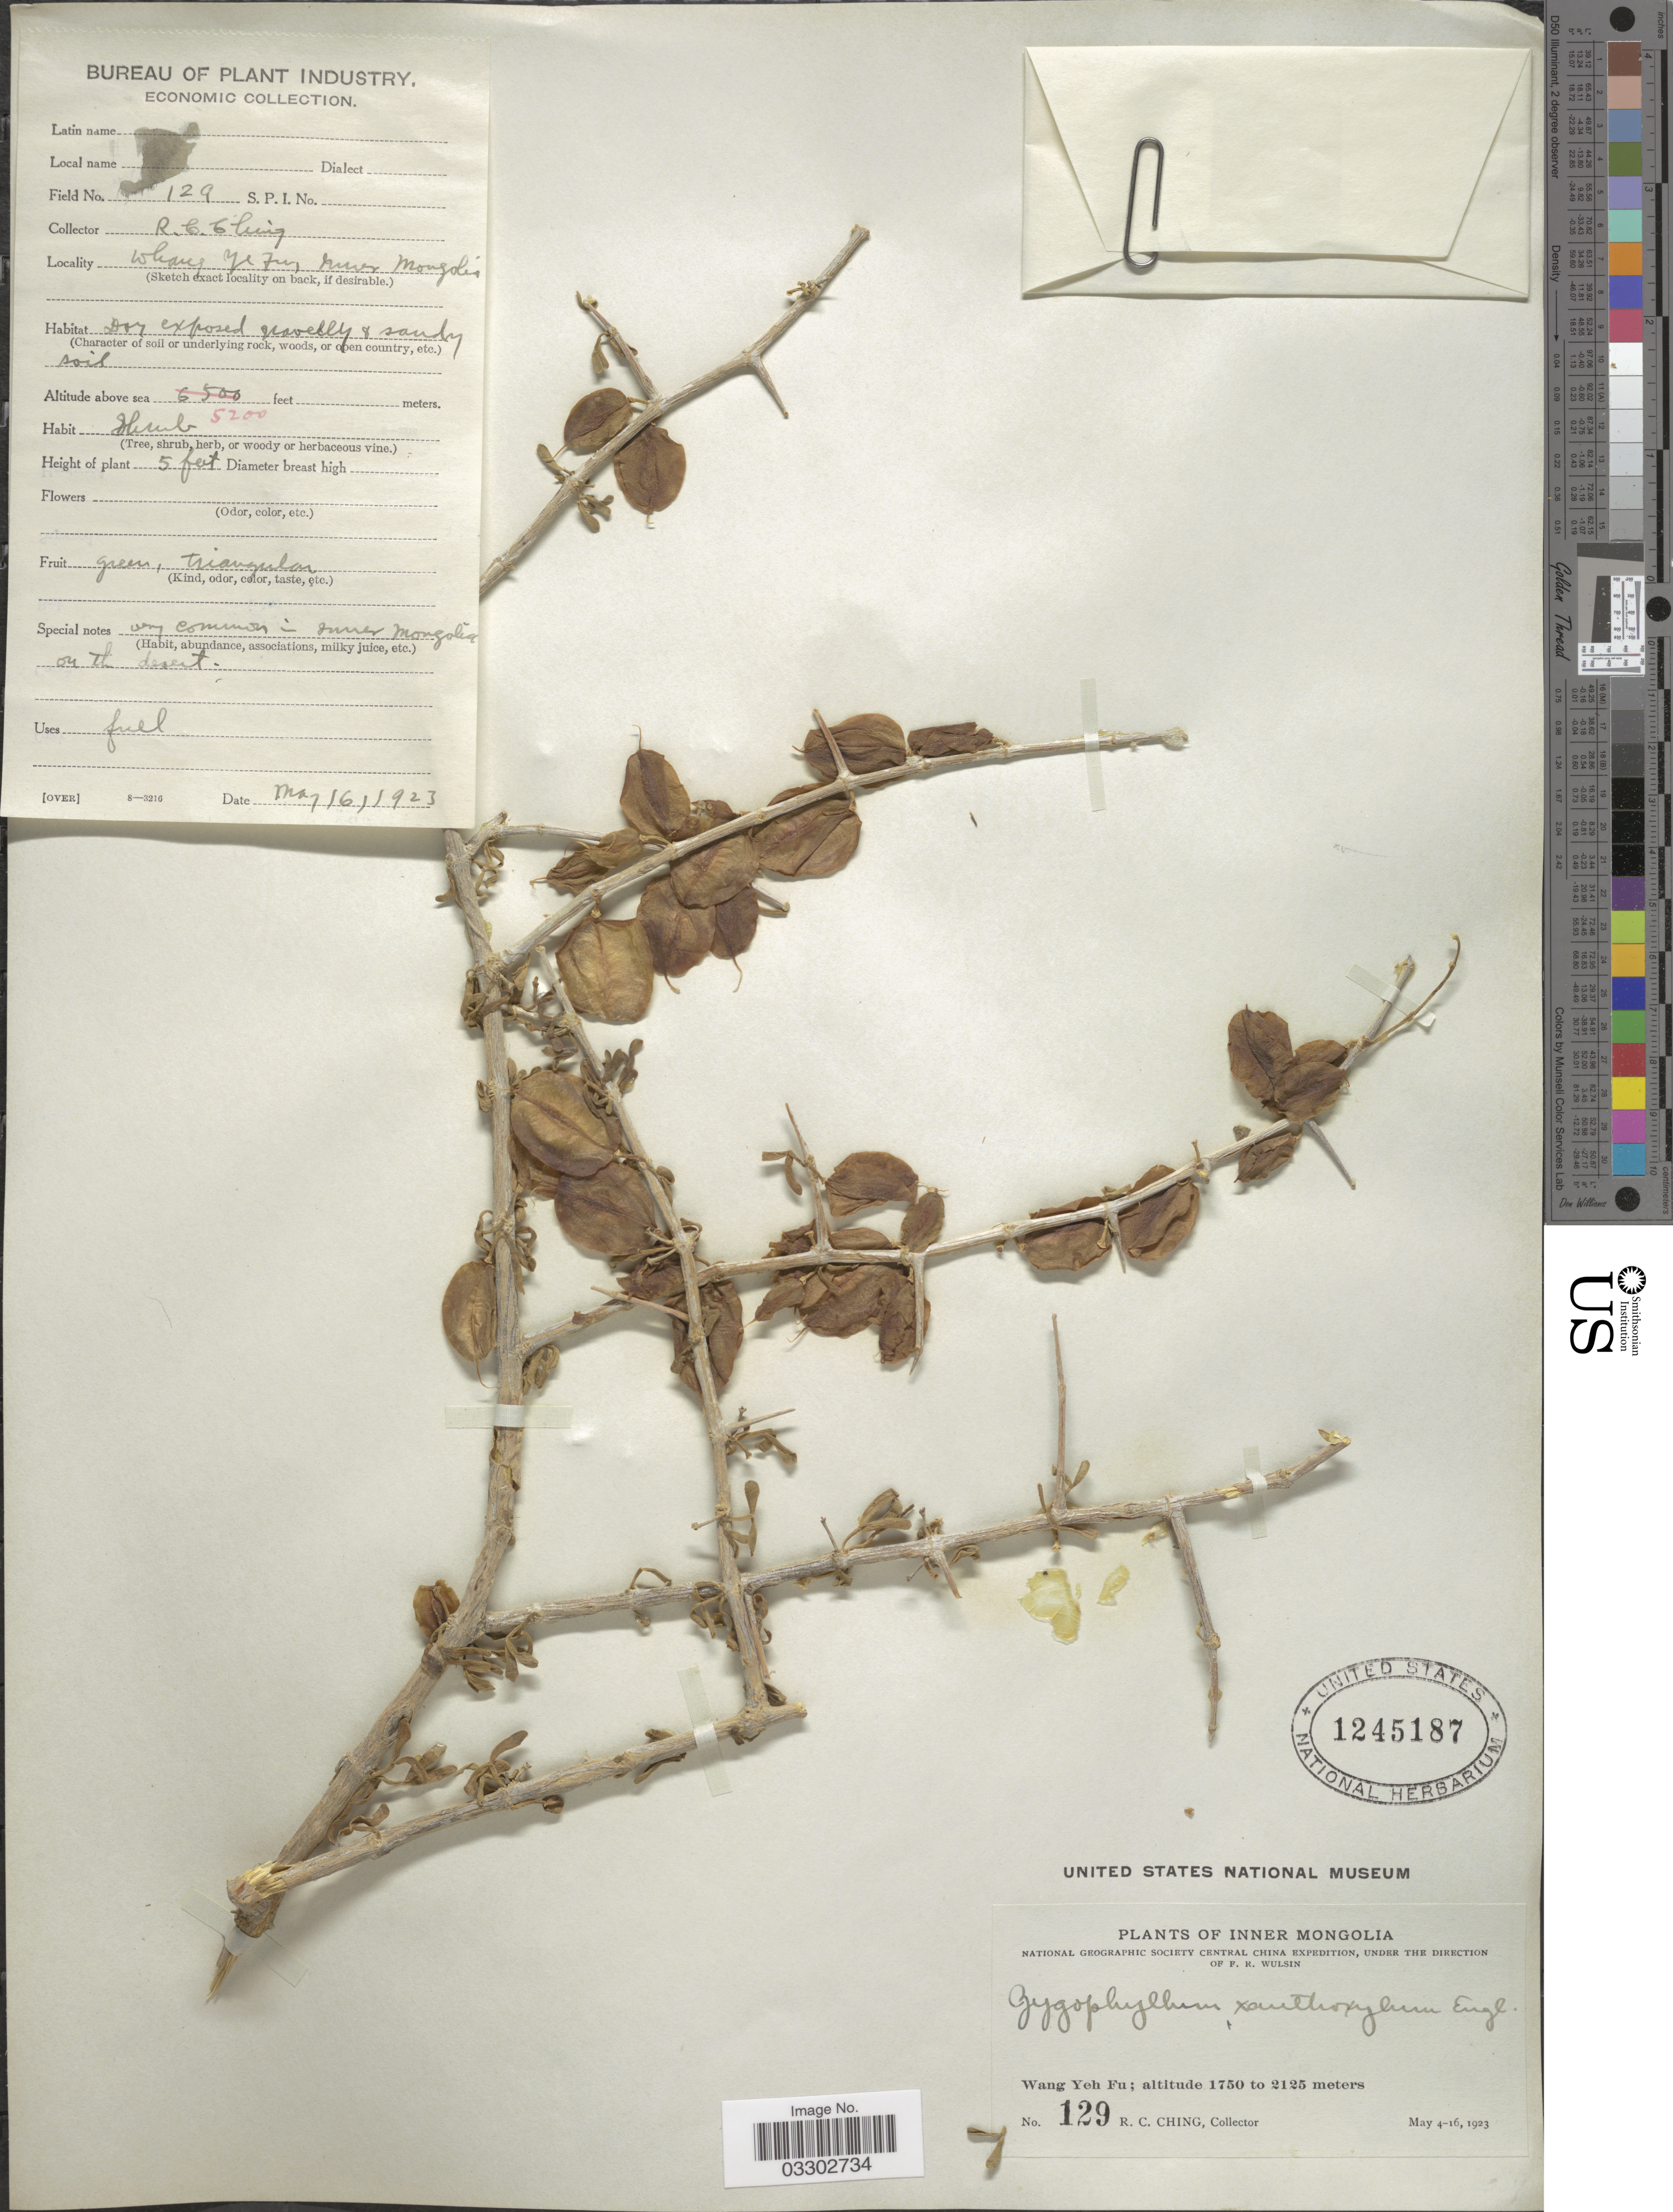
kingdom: Plantae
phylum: Tracheophyta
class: Magnoliopsida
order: Zygophyllales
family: Zygophyllaceae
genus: Zygophyllum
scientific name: Zygophyllum xanthoxylum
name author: Engl.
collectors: R. C. Ching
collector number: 129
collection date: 1923-05-16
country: China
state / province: Nei Monggol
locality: Inner Mongolia. Wang Yeh Fu.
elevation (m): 1585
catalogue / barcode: US 1245187